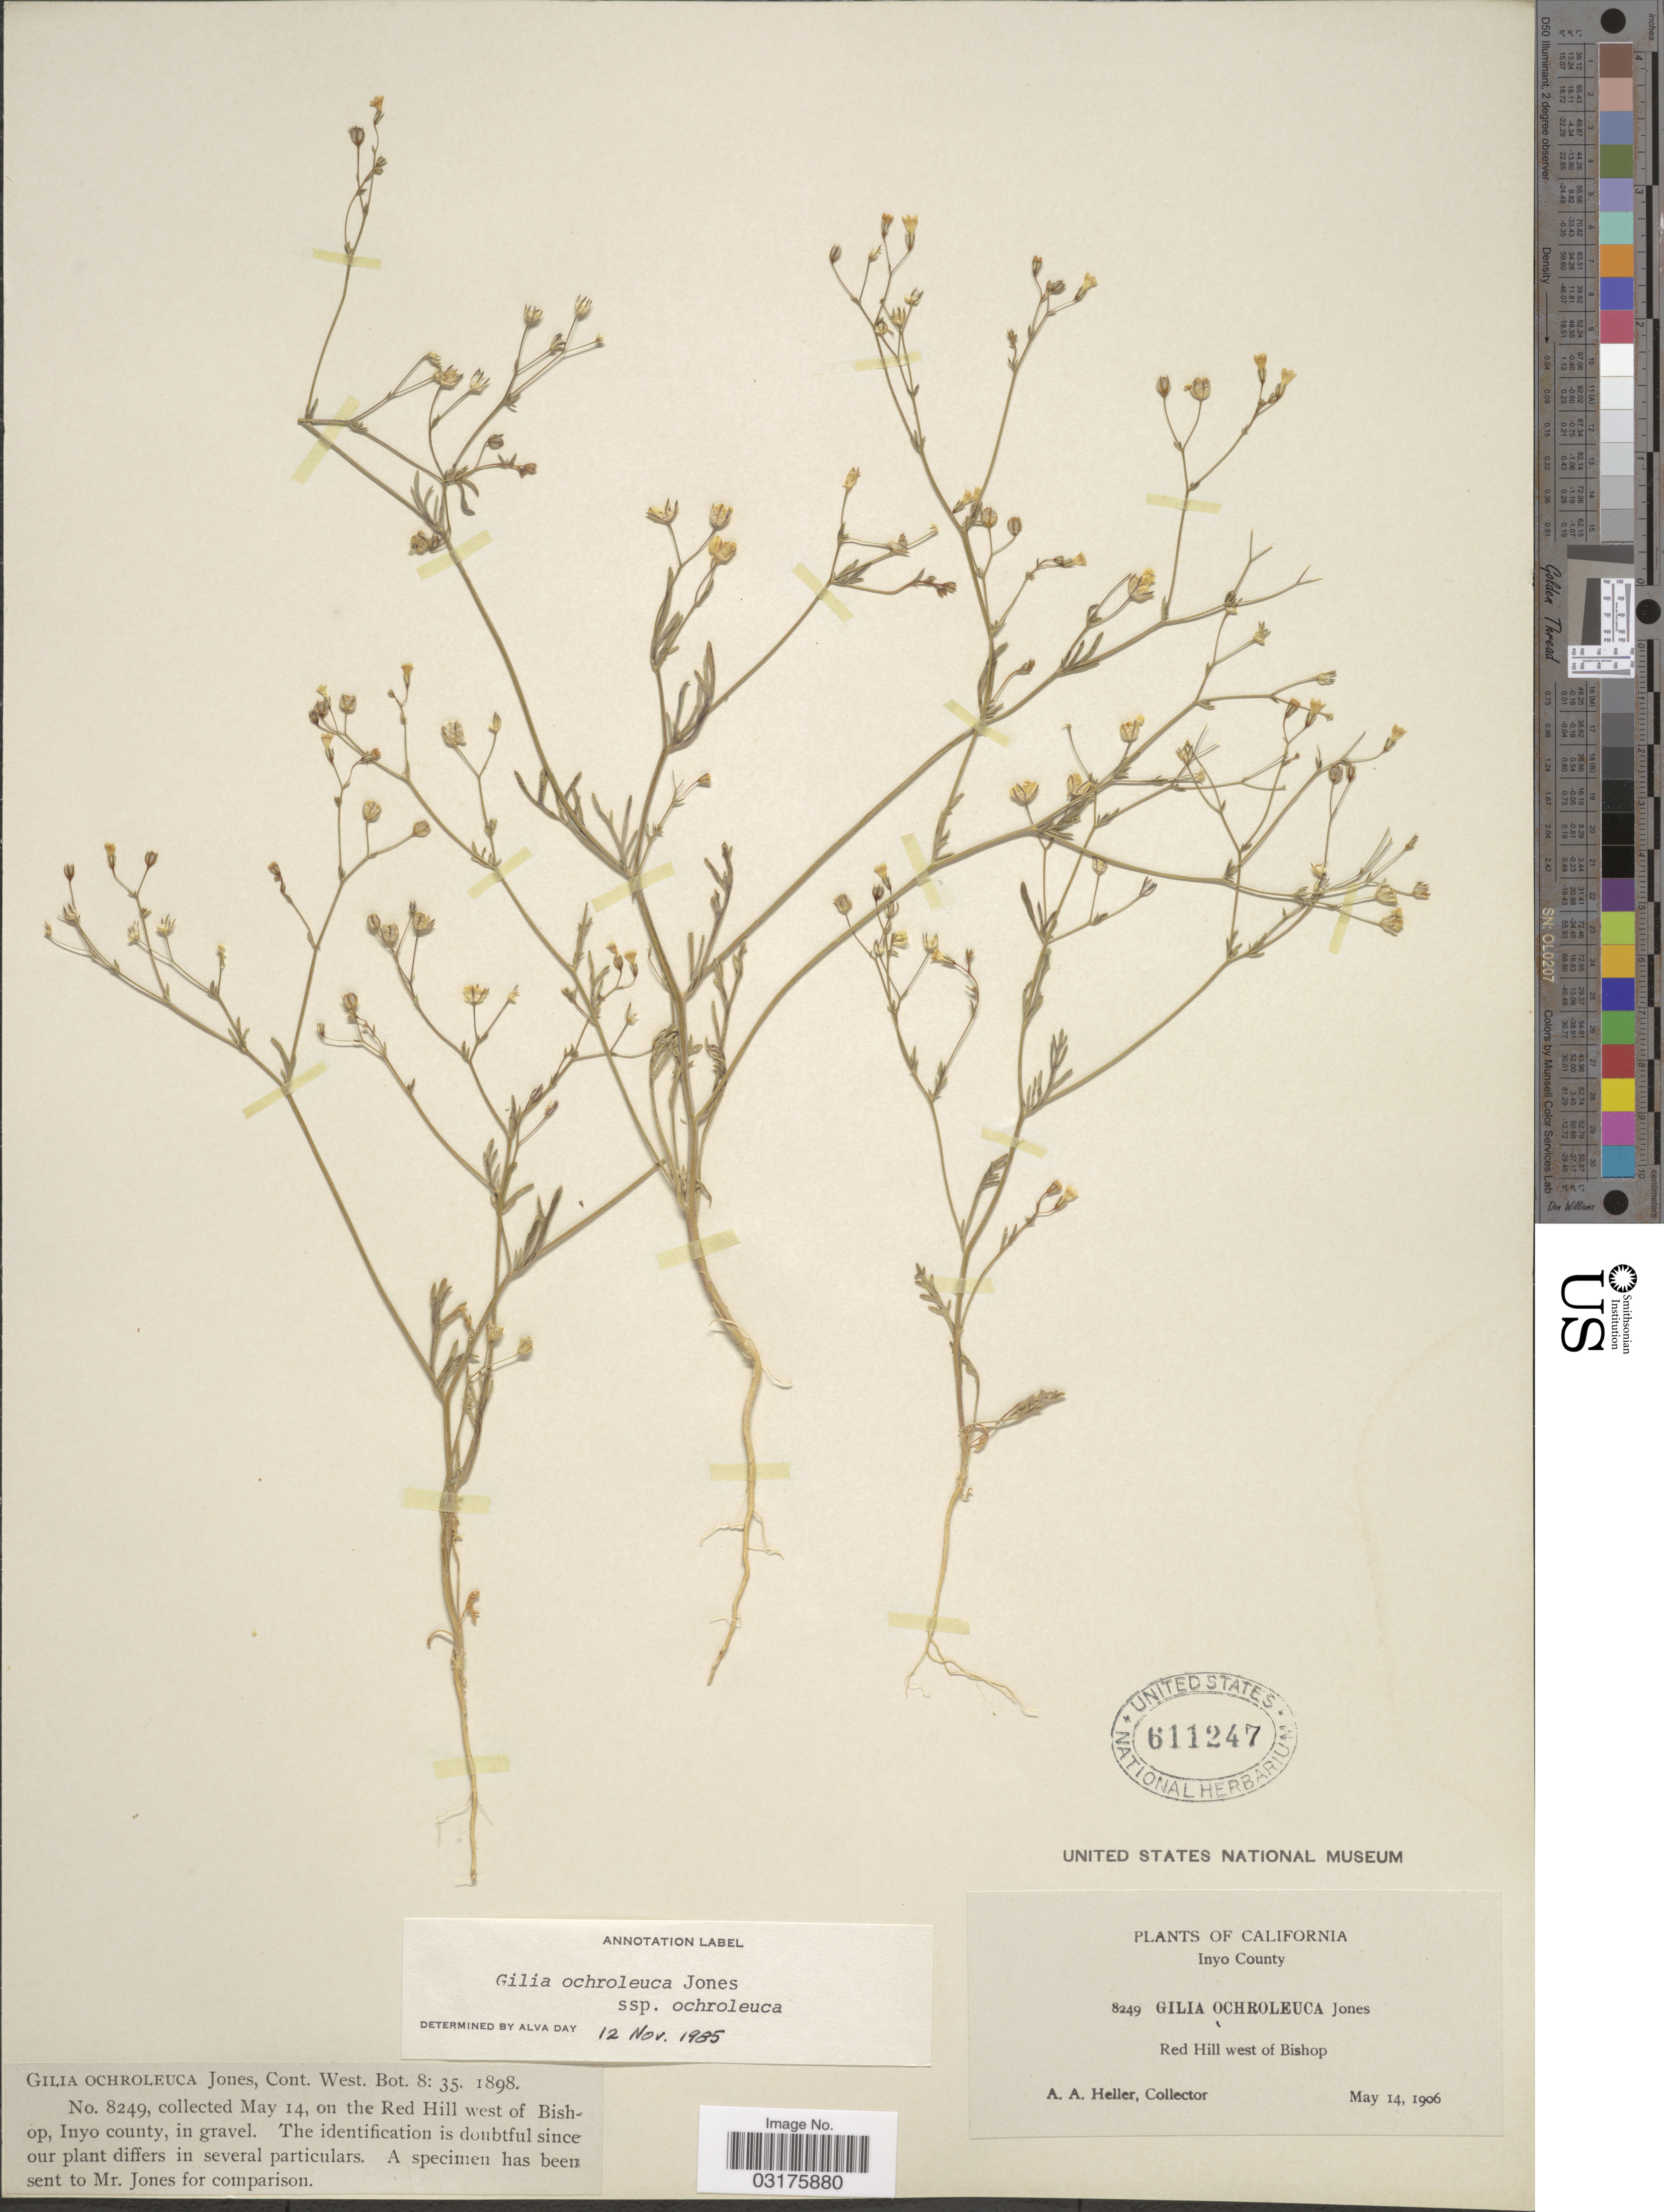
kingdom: Plantae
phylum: Tracheophyta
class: Magnoliopsida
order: Ericales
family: Polemoniaceae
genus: Gilia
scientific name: Gilia ochroleuca subsp. ochroleuca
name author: M.E. Jones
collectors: A. A. Heller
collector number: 8249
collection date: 1906-05-14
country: United States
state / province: California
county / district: Inyo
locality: On the Red Hill west of Bishop, Inyo County, in gravel.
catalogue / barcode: US 611247